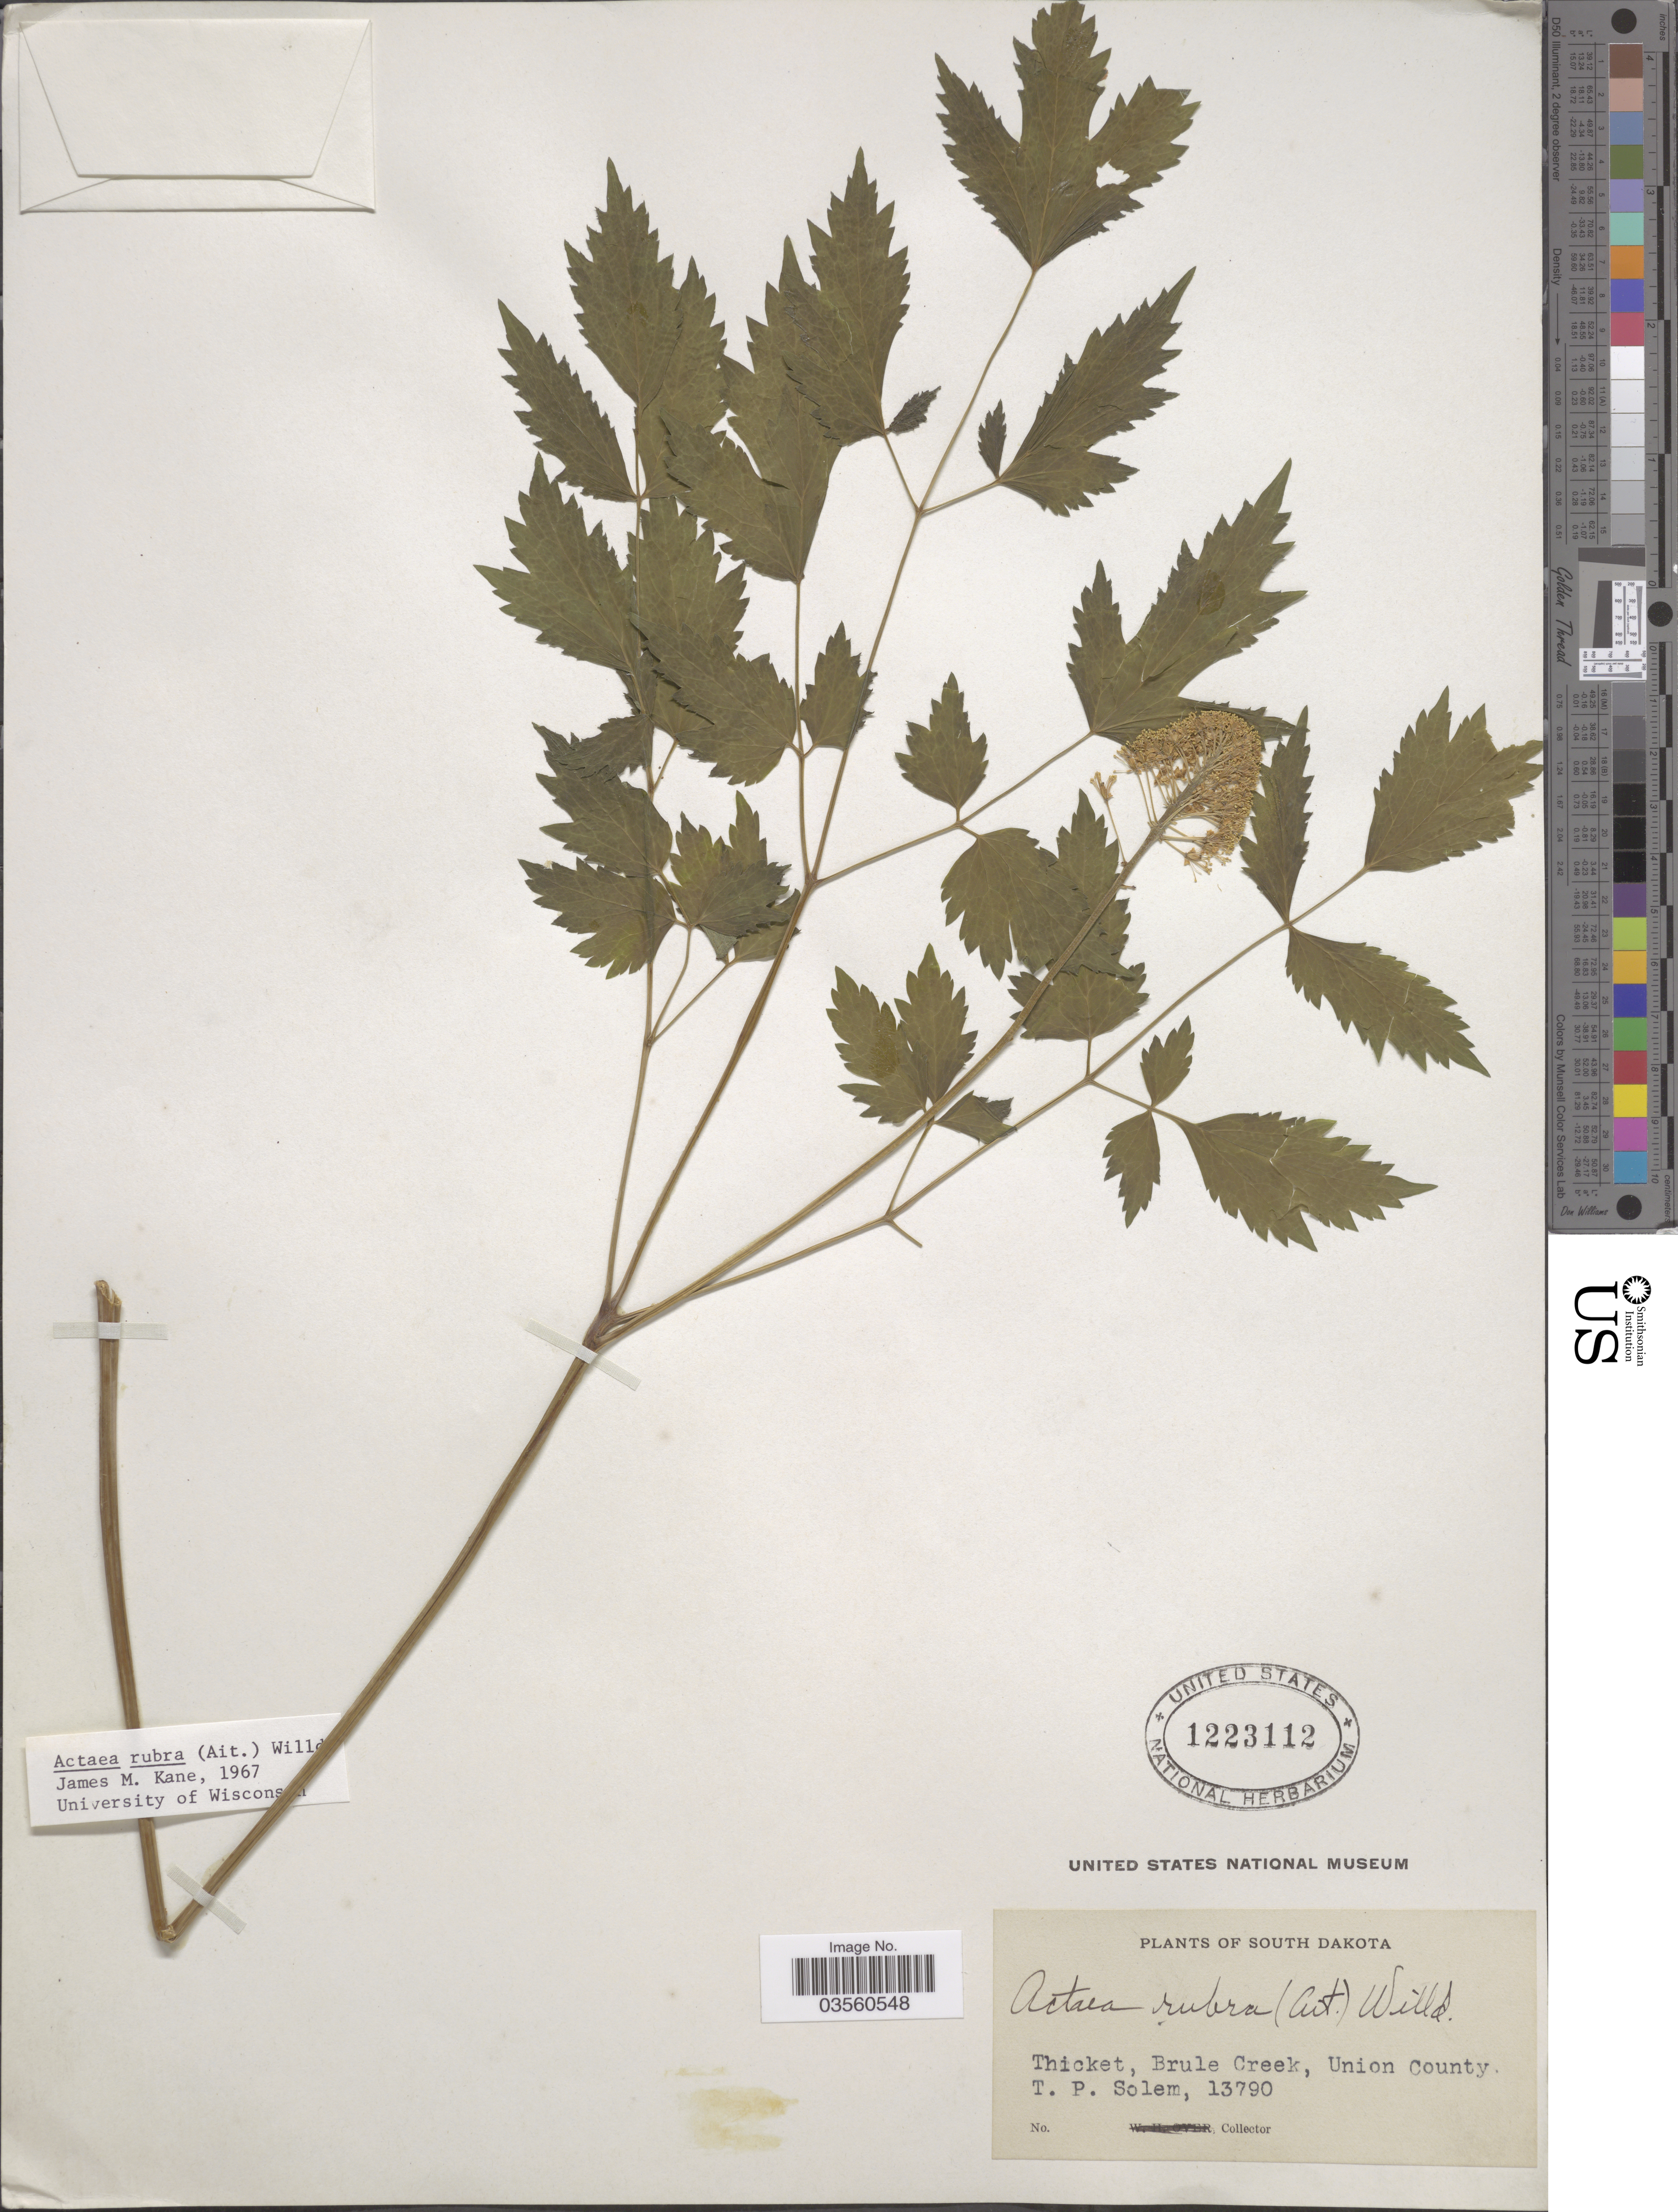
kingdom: Plantae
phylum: Tracheophyta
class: Magnoliopsida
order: Ranunculales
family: Ranunculaceae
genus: Actaea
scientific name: Actaea rubra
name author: (Aiton) Willd.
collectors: T. Solem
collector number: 13790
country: United States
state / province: South Dakota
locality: Brule Creek, Union County.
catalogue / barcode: US 1223112